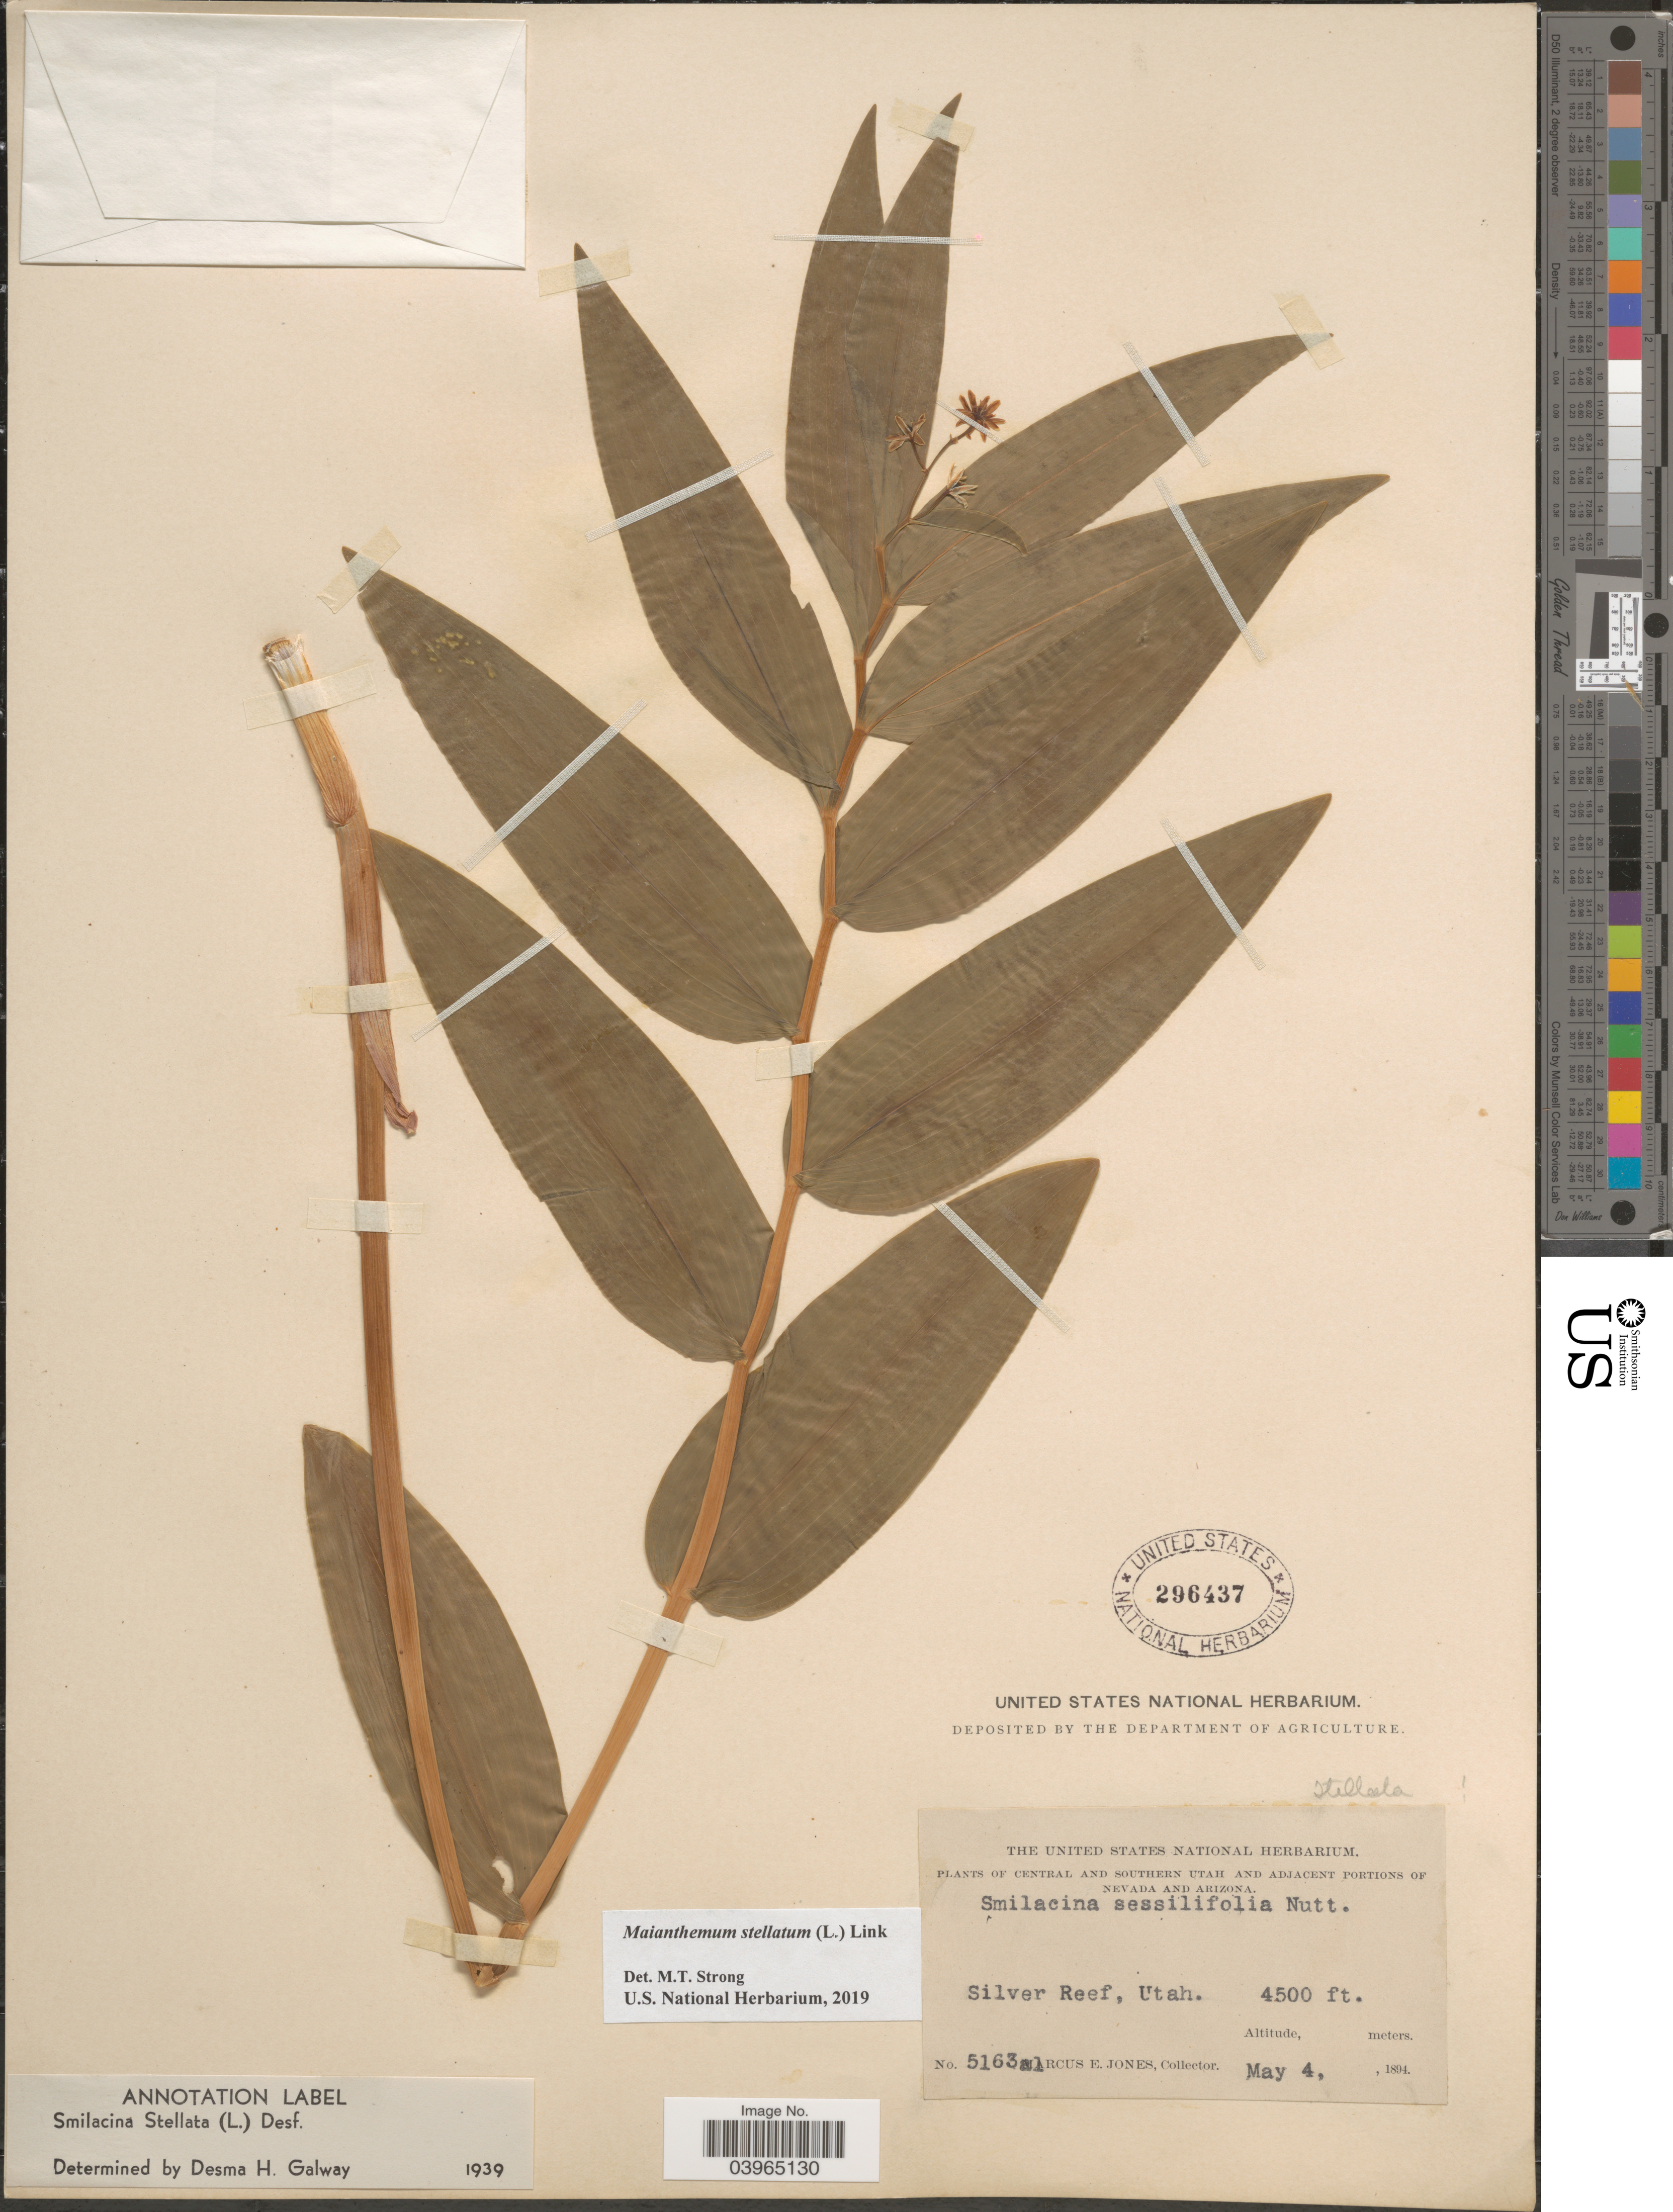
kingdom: Plantae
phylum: Tracheophyta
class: Liliopsida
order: Asparagales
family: Asparagaceae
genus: Maianthemum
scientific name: Maianthemum stellatum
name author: (L.) Link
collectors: M. E. Jones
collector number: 5163al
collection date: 1894-05-04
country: United States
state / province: Utah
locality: Central and Southern Utah. Silver Reef.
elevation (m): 1372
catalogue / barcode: US 296437